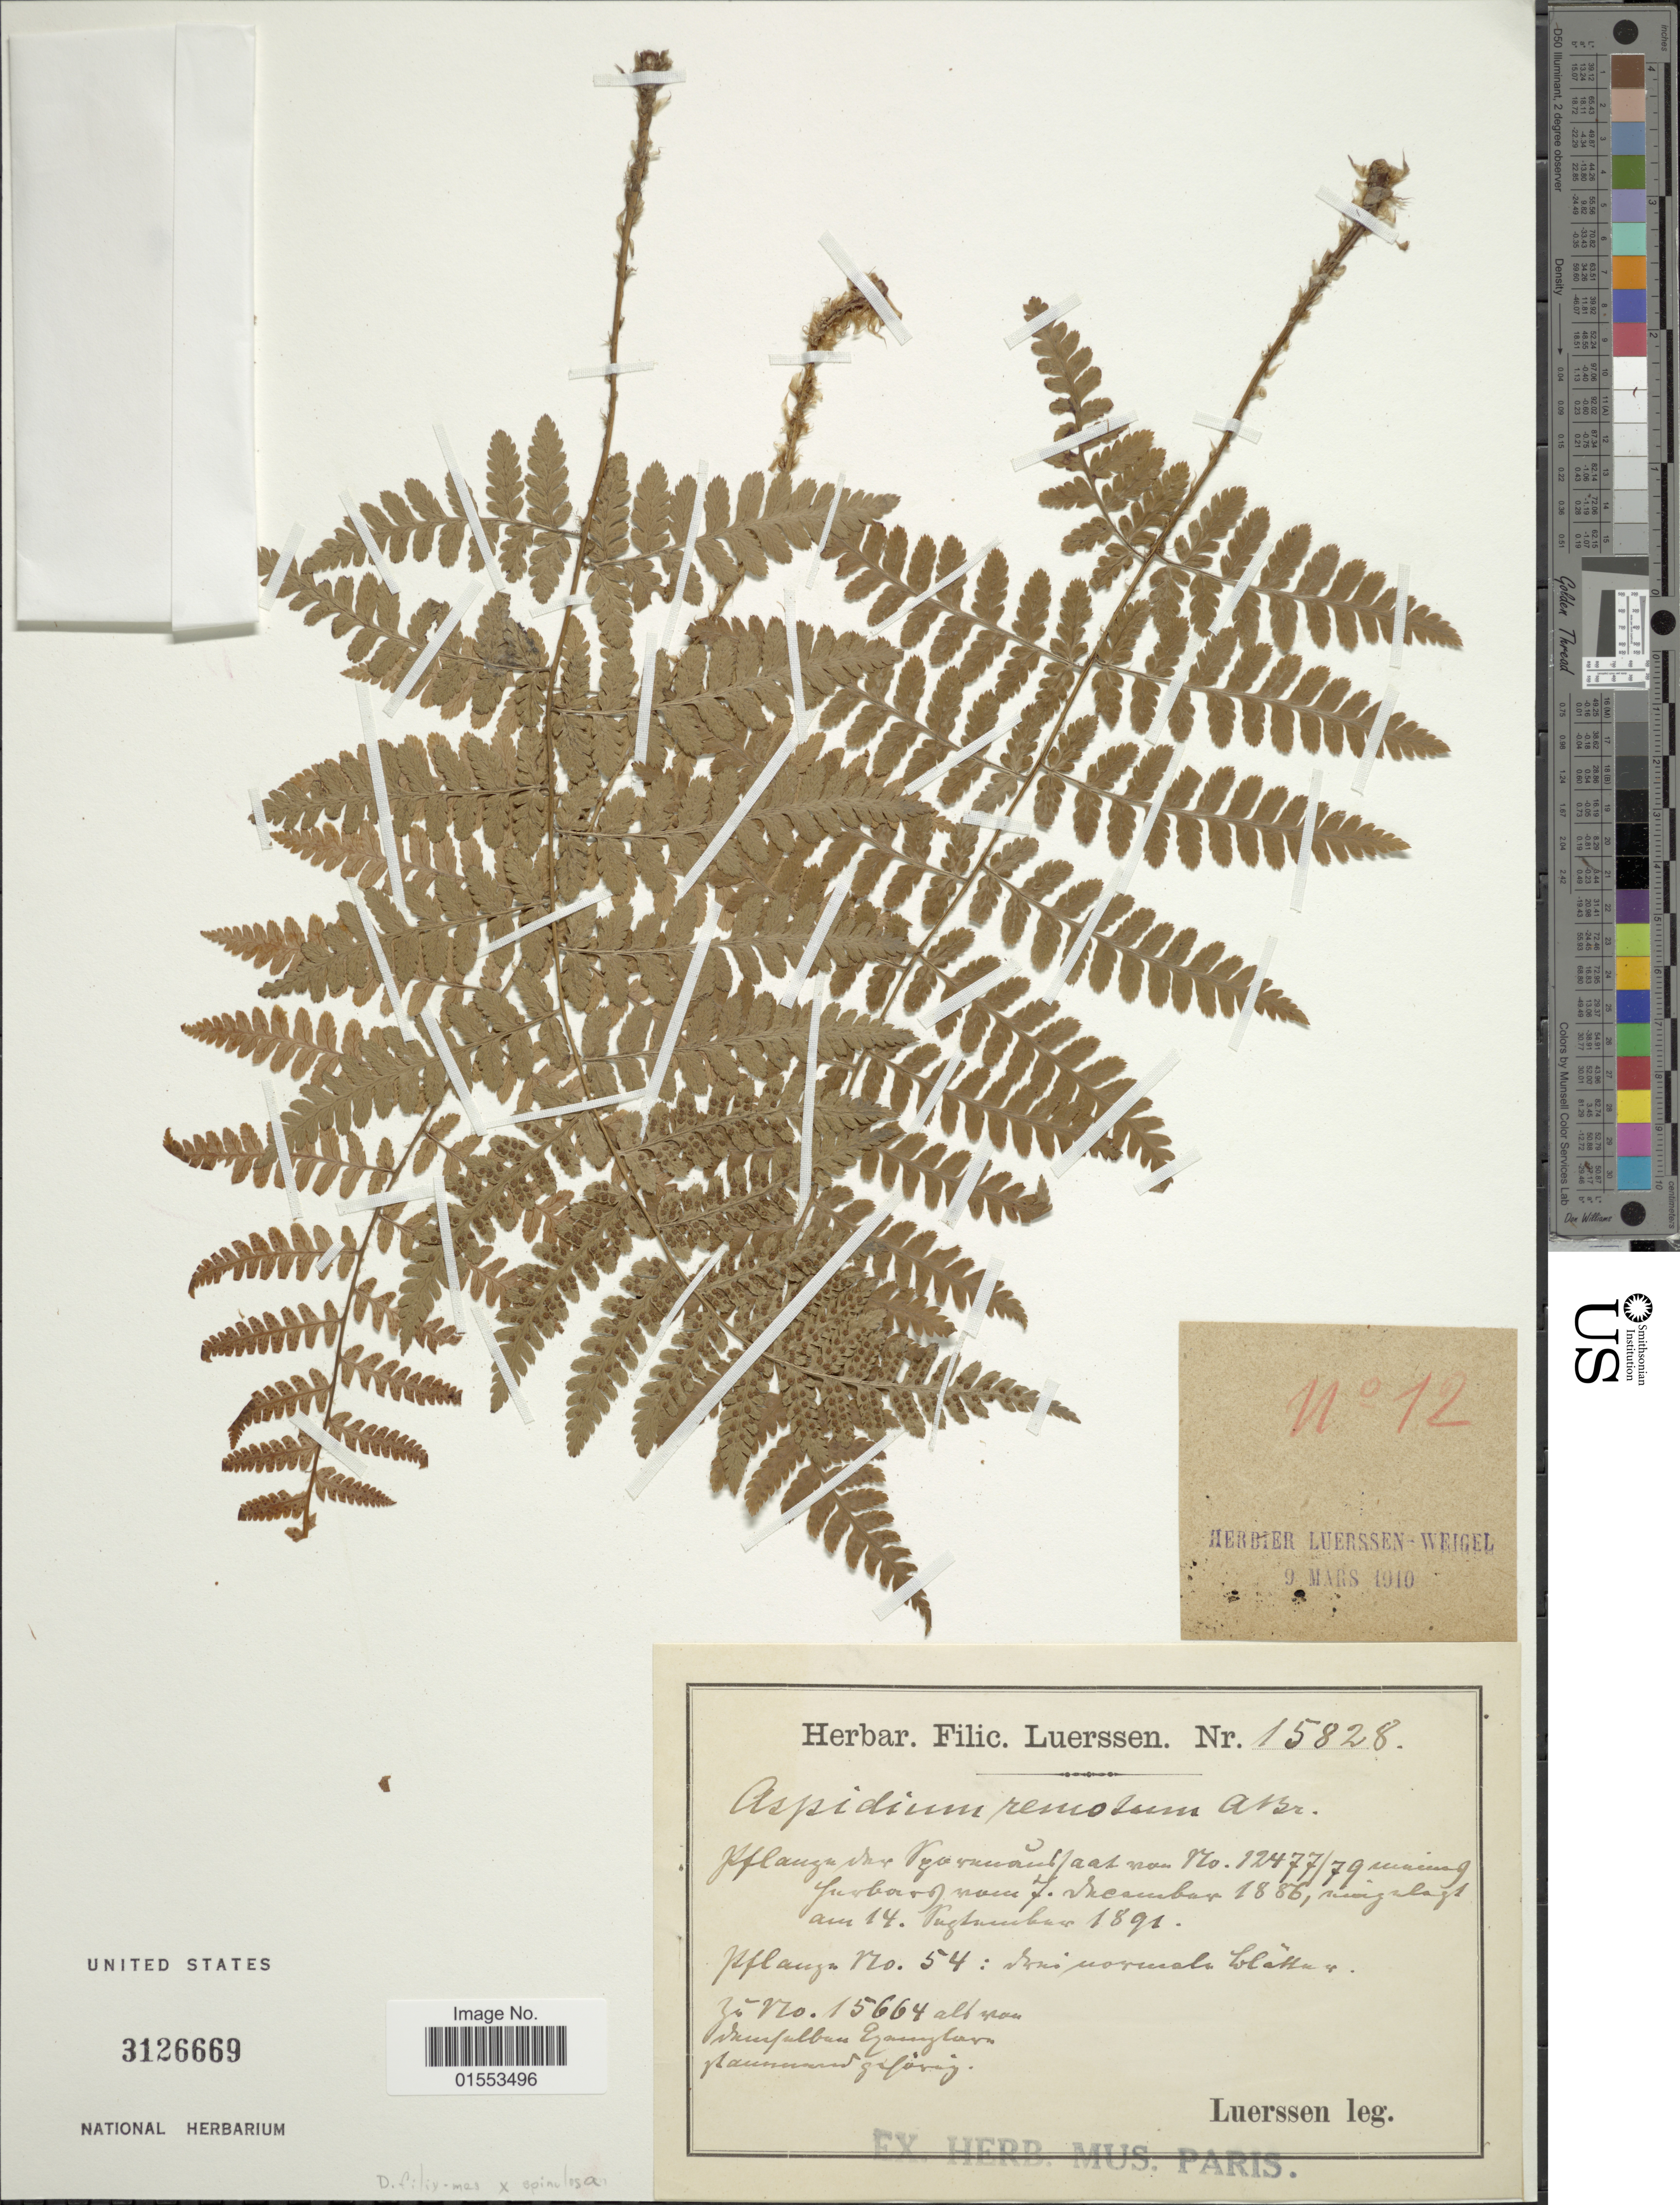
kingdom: Plantae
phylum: Tracheophyta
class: Polypodiopsida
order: Polypodiales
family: Dryopteridaceae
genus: Dryopteris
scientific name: Dryopteris remota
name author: (A. Braun) Hayek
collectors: C. Luerssen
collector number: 15828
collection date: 1886-12-07/1891-11-14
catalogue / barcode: US 3126669